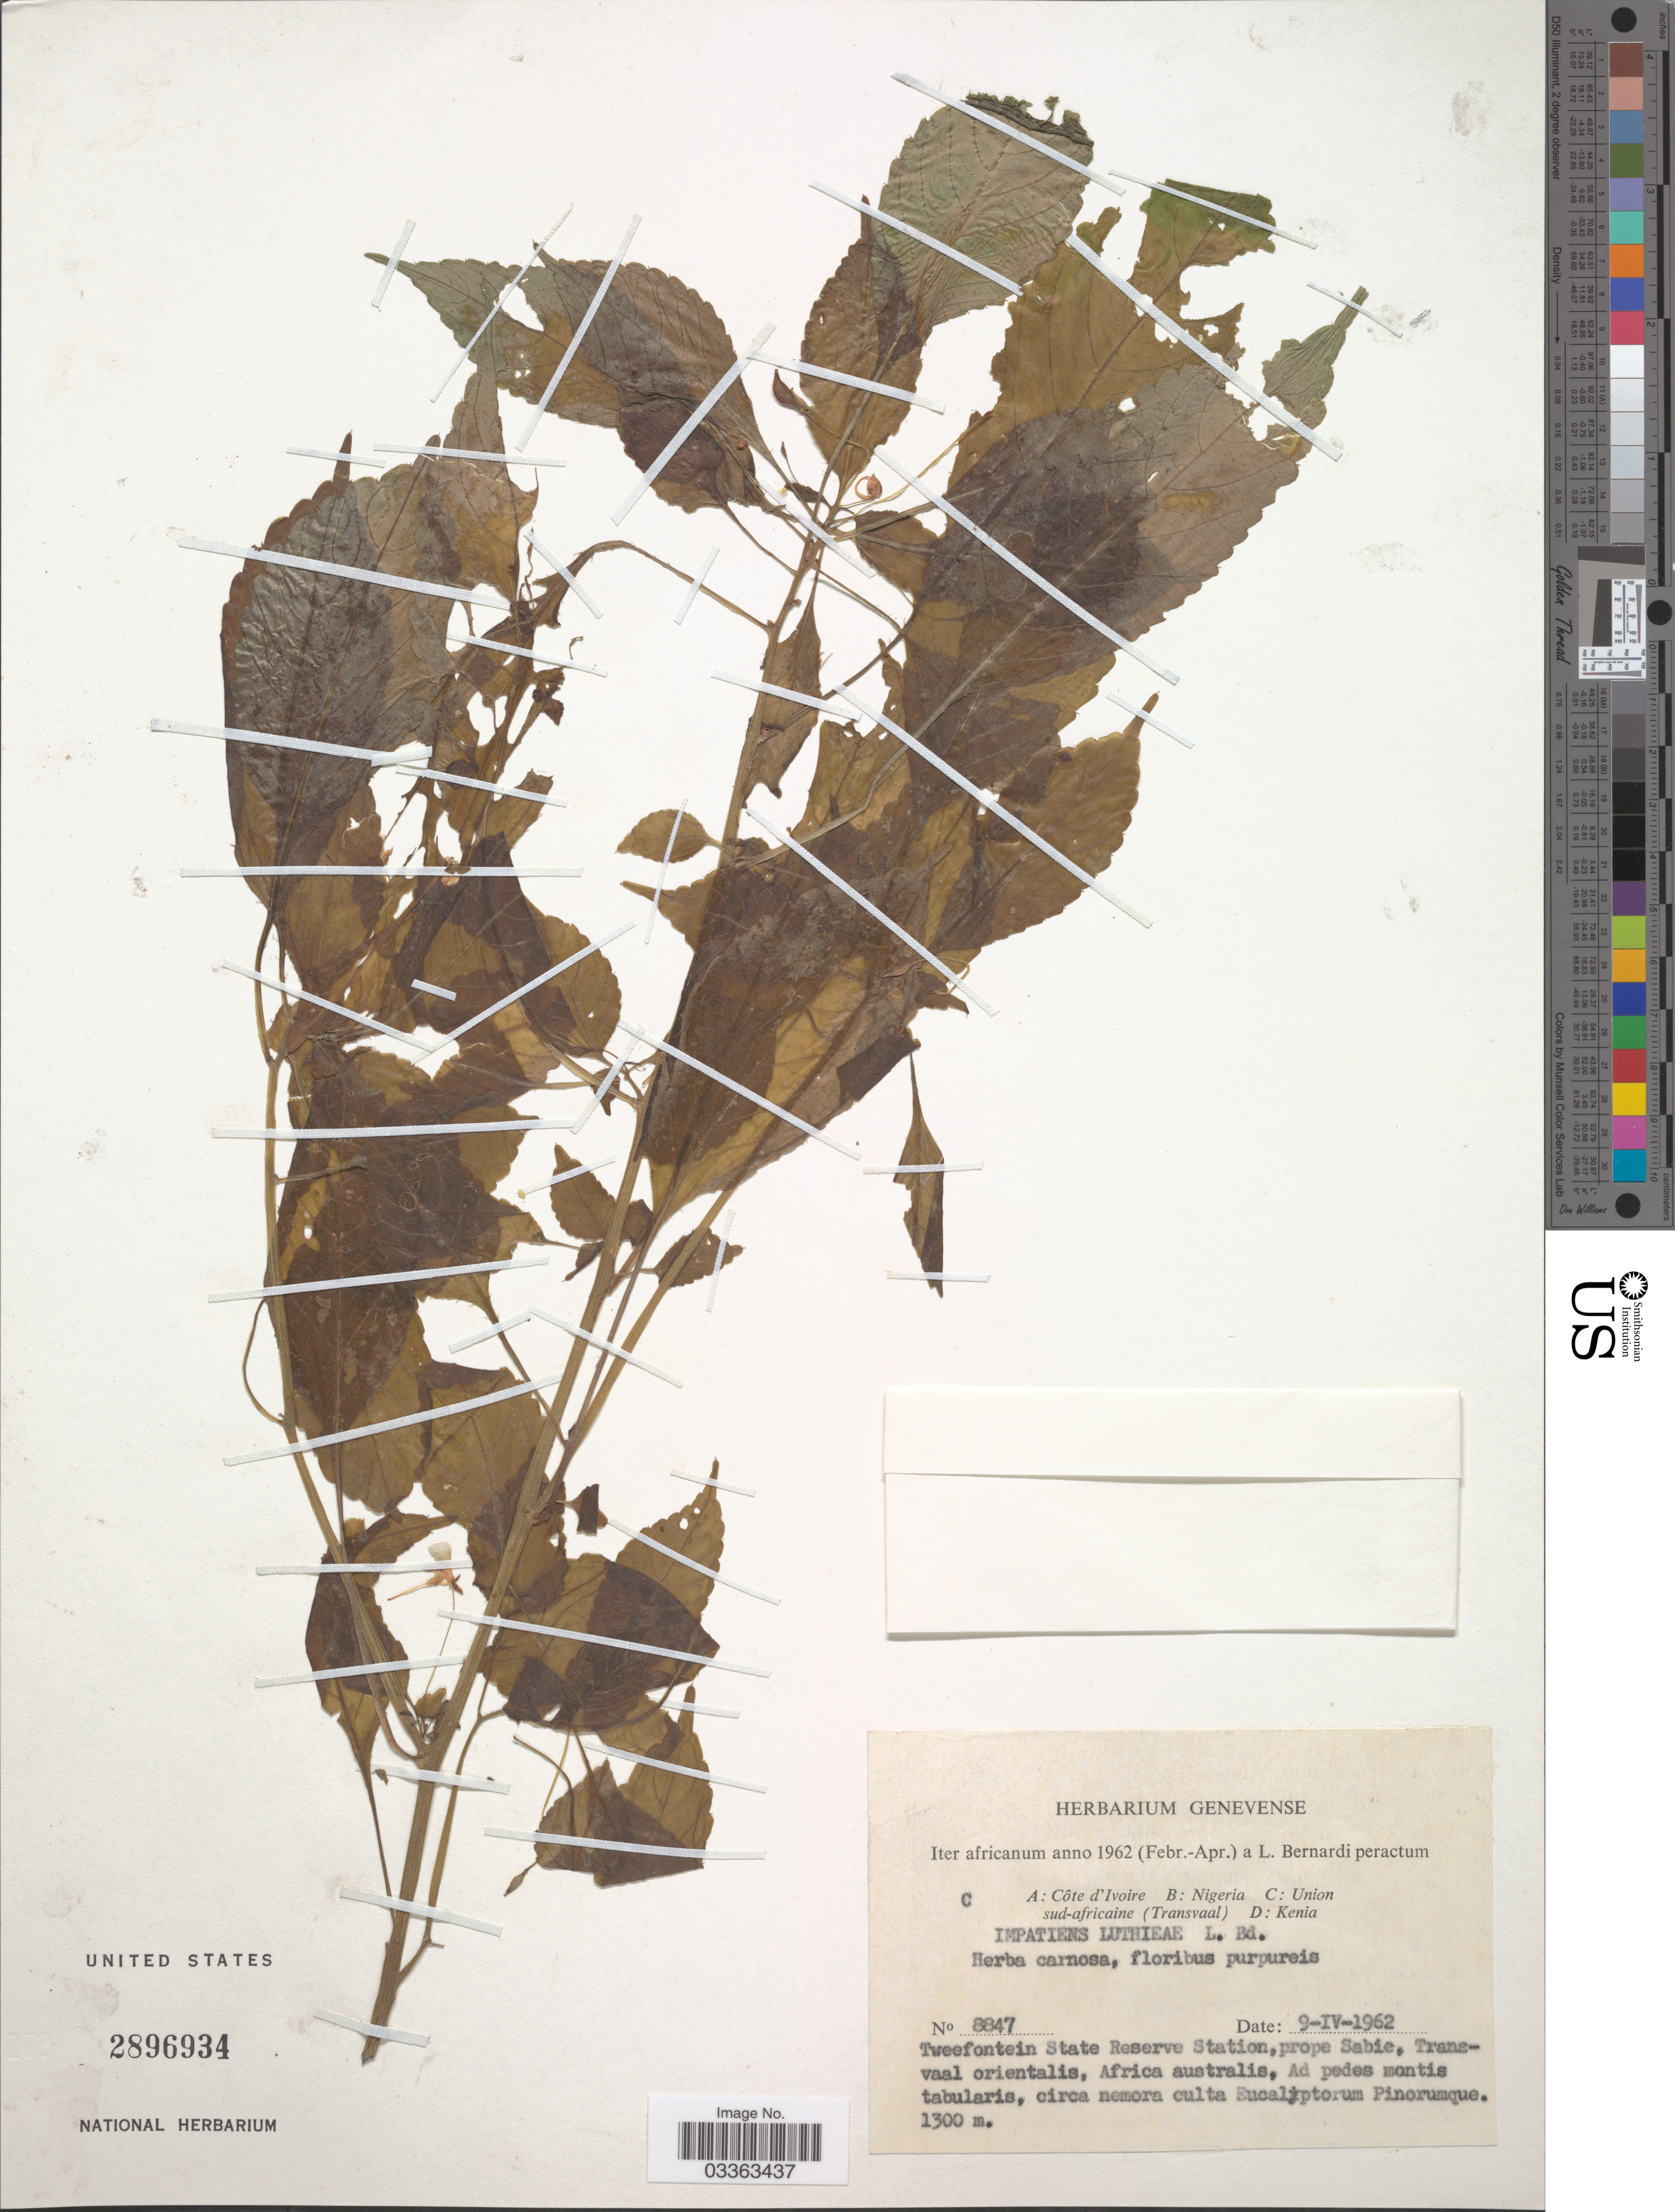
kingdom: Plantae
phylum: Tracheophyta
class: Magnoliopsida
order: Ericales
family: Balsaminaceae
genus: Impatiens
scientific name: Impatiens duthieae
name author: L. Bolus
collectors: L. Bernardi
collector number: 8847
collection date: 1962-04-09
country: South Africa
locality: Union sud-africaine (Transvaal), Tweefontein State Reserve Station, prope Sabie, Transvaal orientalis, Africa australis.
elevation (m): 1300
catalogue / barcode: US 2896934